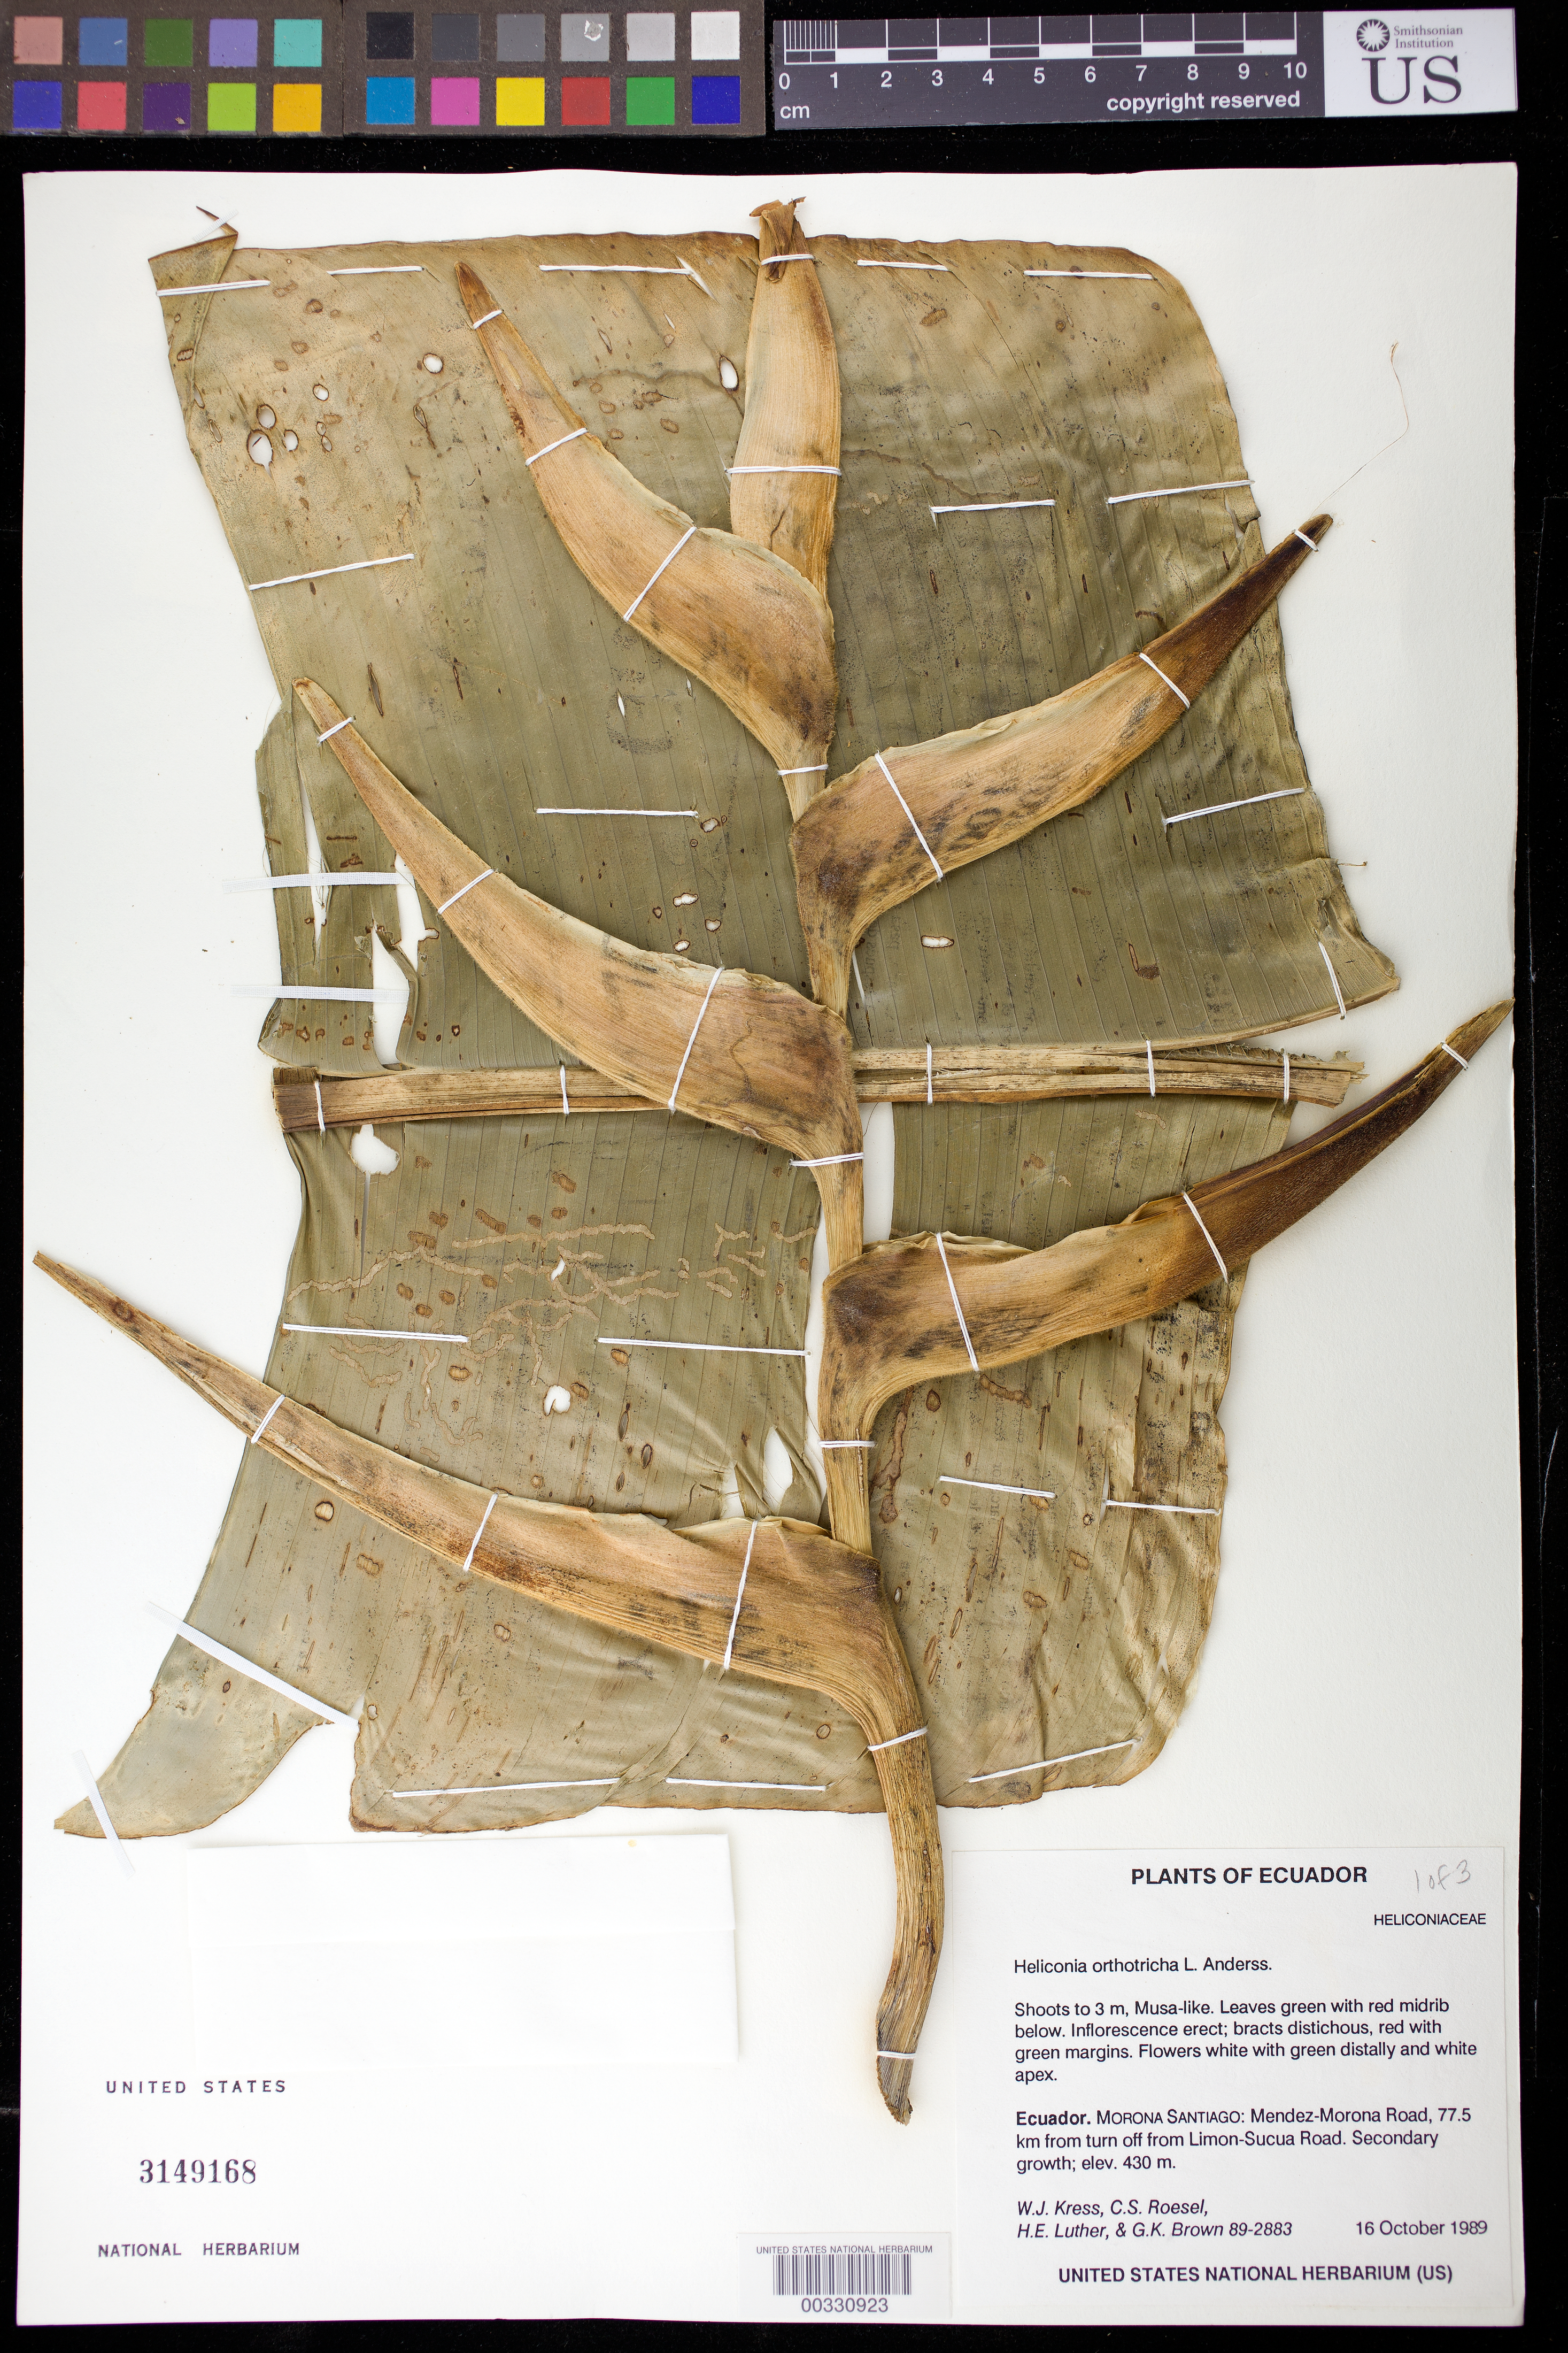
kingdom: Plantae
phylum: Tracheophyta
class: Liliopsida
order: Zingiberales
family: Heliconiaceae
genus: Heliconia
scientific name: Heliconia orthotricha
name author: L. Andersson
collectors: W. J. Kress, C. S. Roesel, Harry E. Luther & G. K. Brown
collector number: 89-2883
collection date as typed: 16 Oct 1989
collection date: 1989-10-16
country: Ecuador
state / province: Morona-Santiago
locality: Mendez-morona road, 77.5 km from turn of f from Limon-sucua road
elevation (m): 430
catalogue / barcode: US 3149168